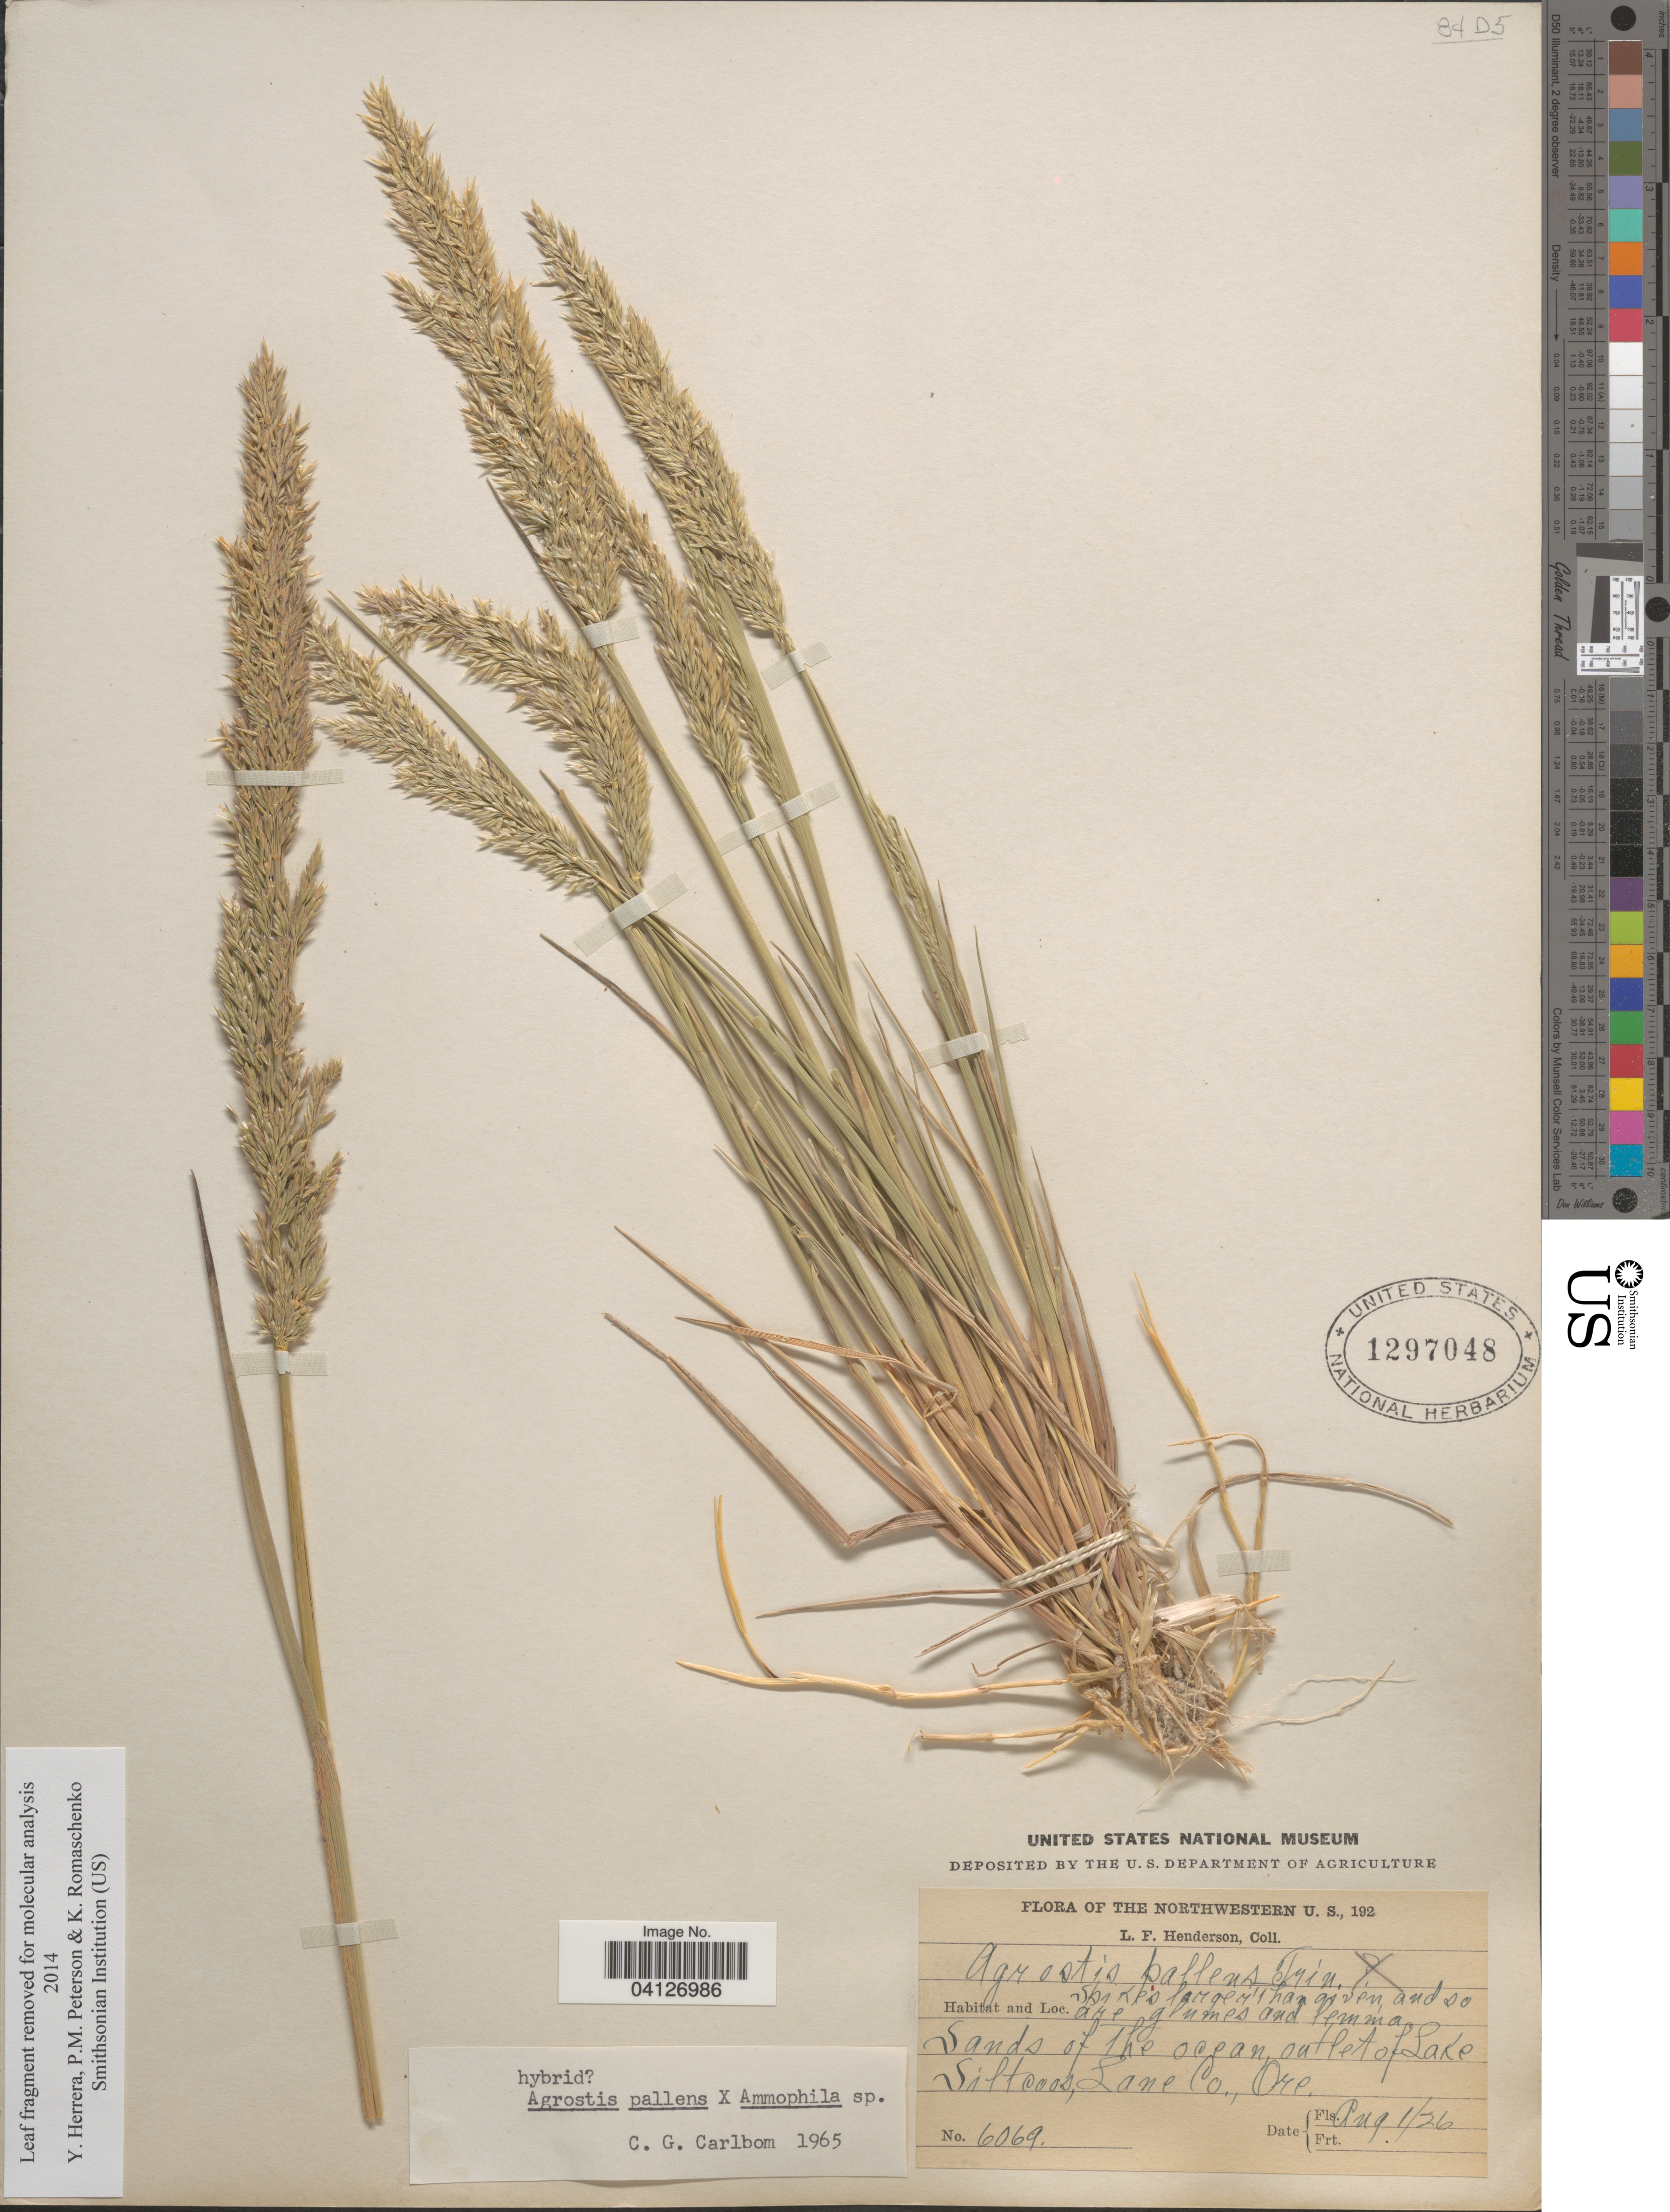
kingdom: Plantae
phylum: Tracheophyta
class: Liliopsida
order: Poales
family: Poaceae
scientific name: Agrostis pallens x Ammophila sp.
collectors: L. Henderson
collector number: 6069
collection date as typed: Transcribed d/m/y: 1/8/26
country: United States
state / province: Oregon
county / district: Lane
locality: Northwestern U. S. Outlet of Lake Siltcoos, Lane Co.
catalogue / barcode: US 1297048